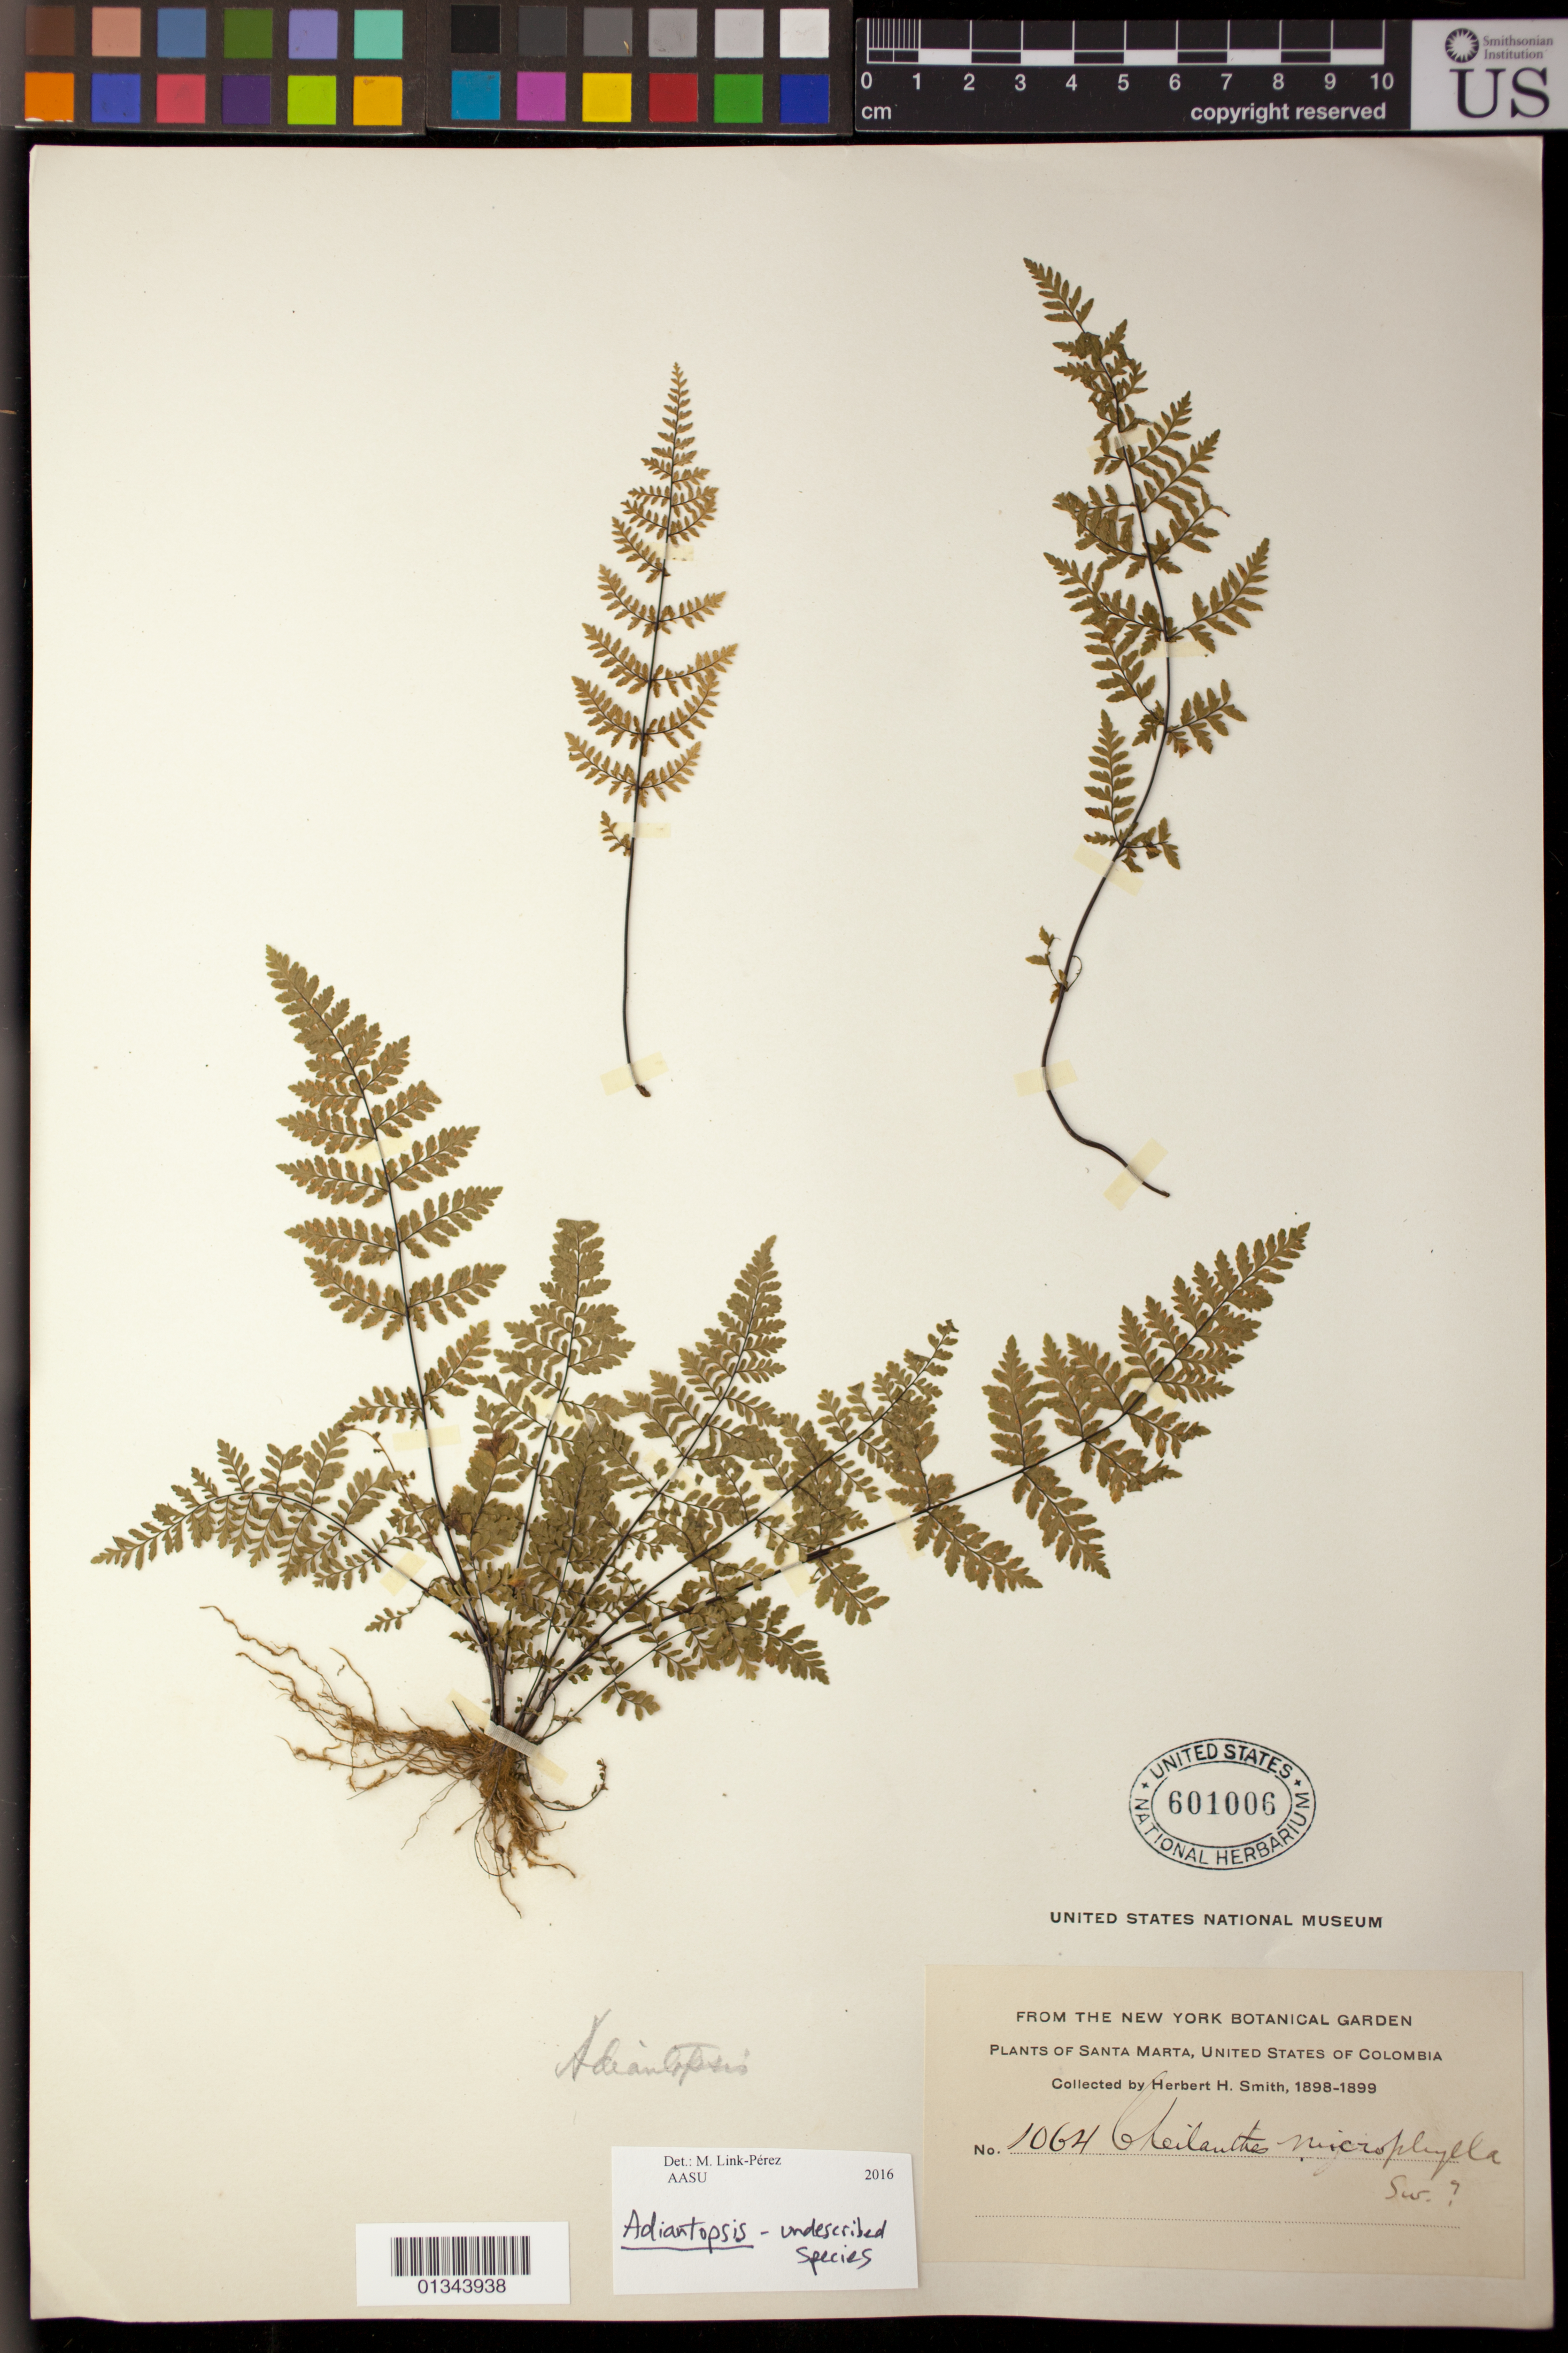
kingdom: Plantae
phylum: Tracheophyta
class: Polypodiopsida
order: Polypodiales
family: Pteridaceae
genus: Adiantopsis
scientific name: Adiantopsis sp.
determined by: Link-Perez, Melanie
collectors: Herbert H. Smith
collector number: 1064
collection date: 1898/1899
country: Colombia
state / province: Magdalena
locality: Santa Marta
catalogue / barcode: US 601006